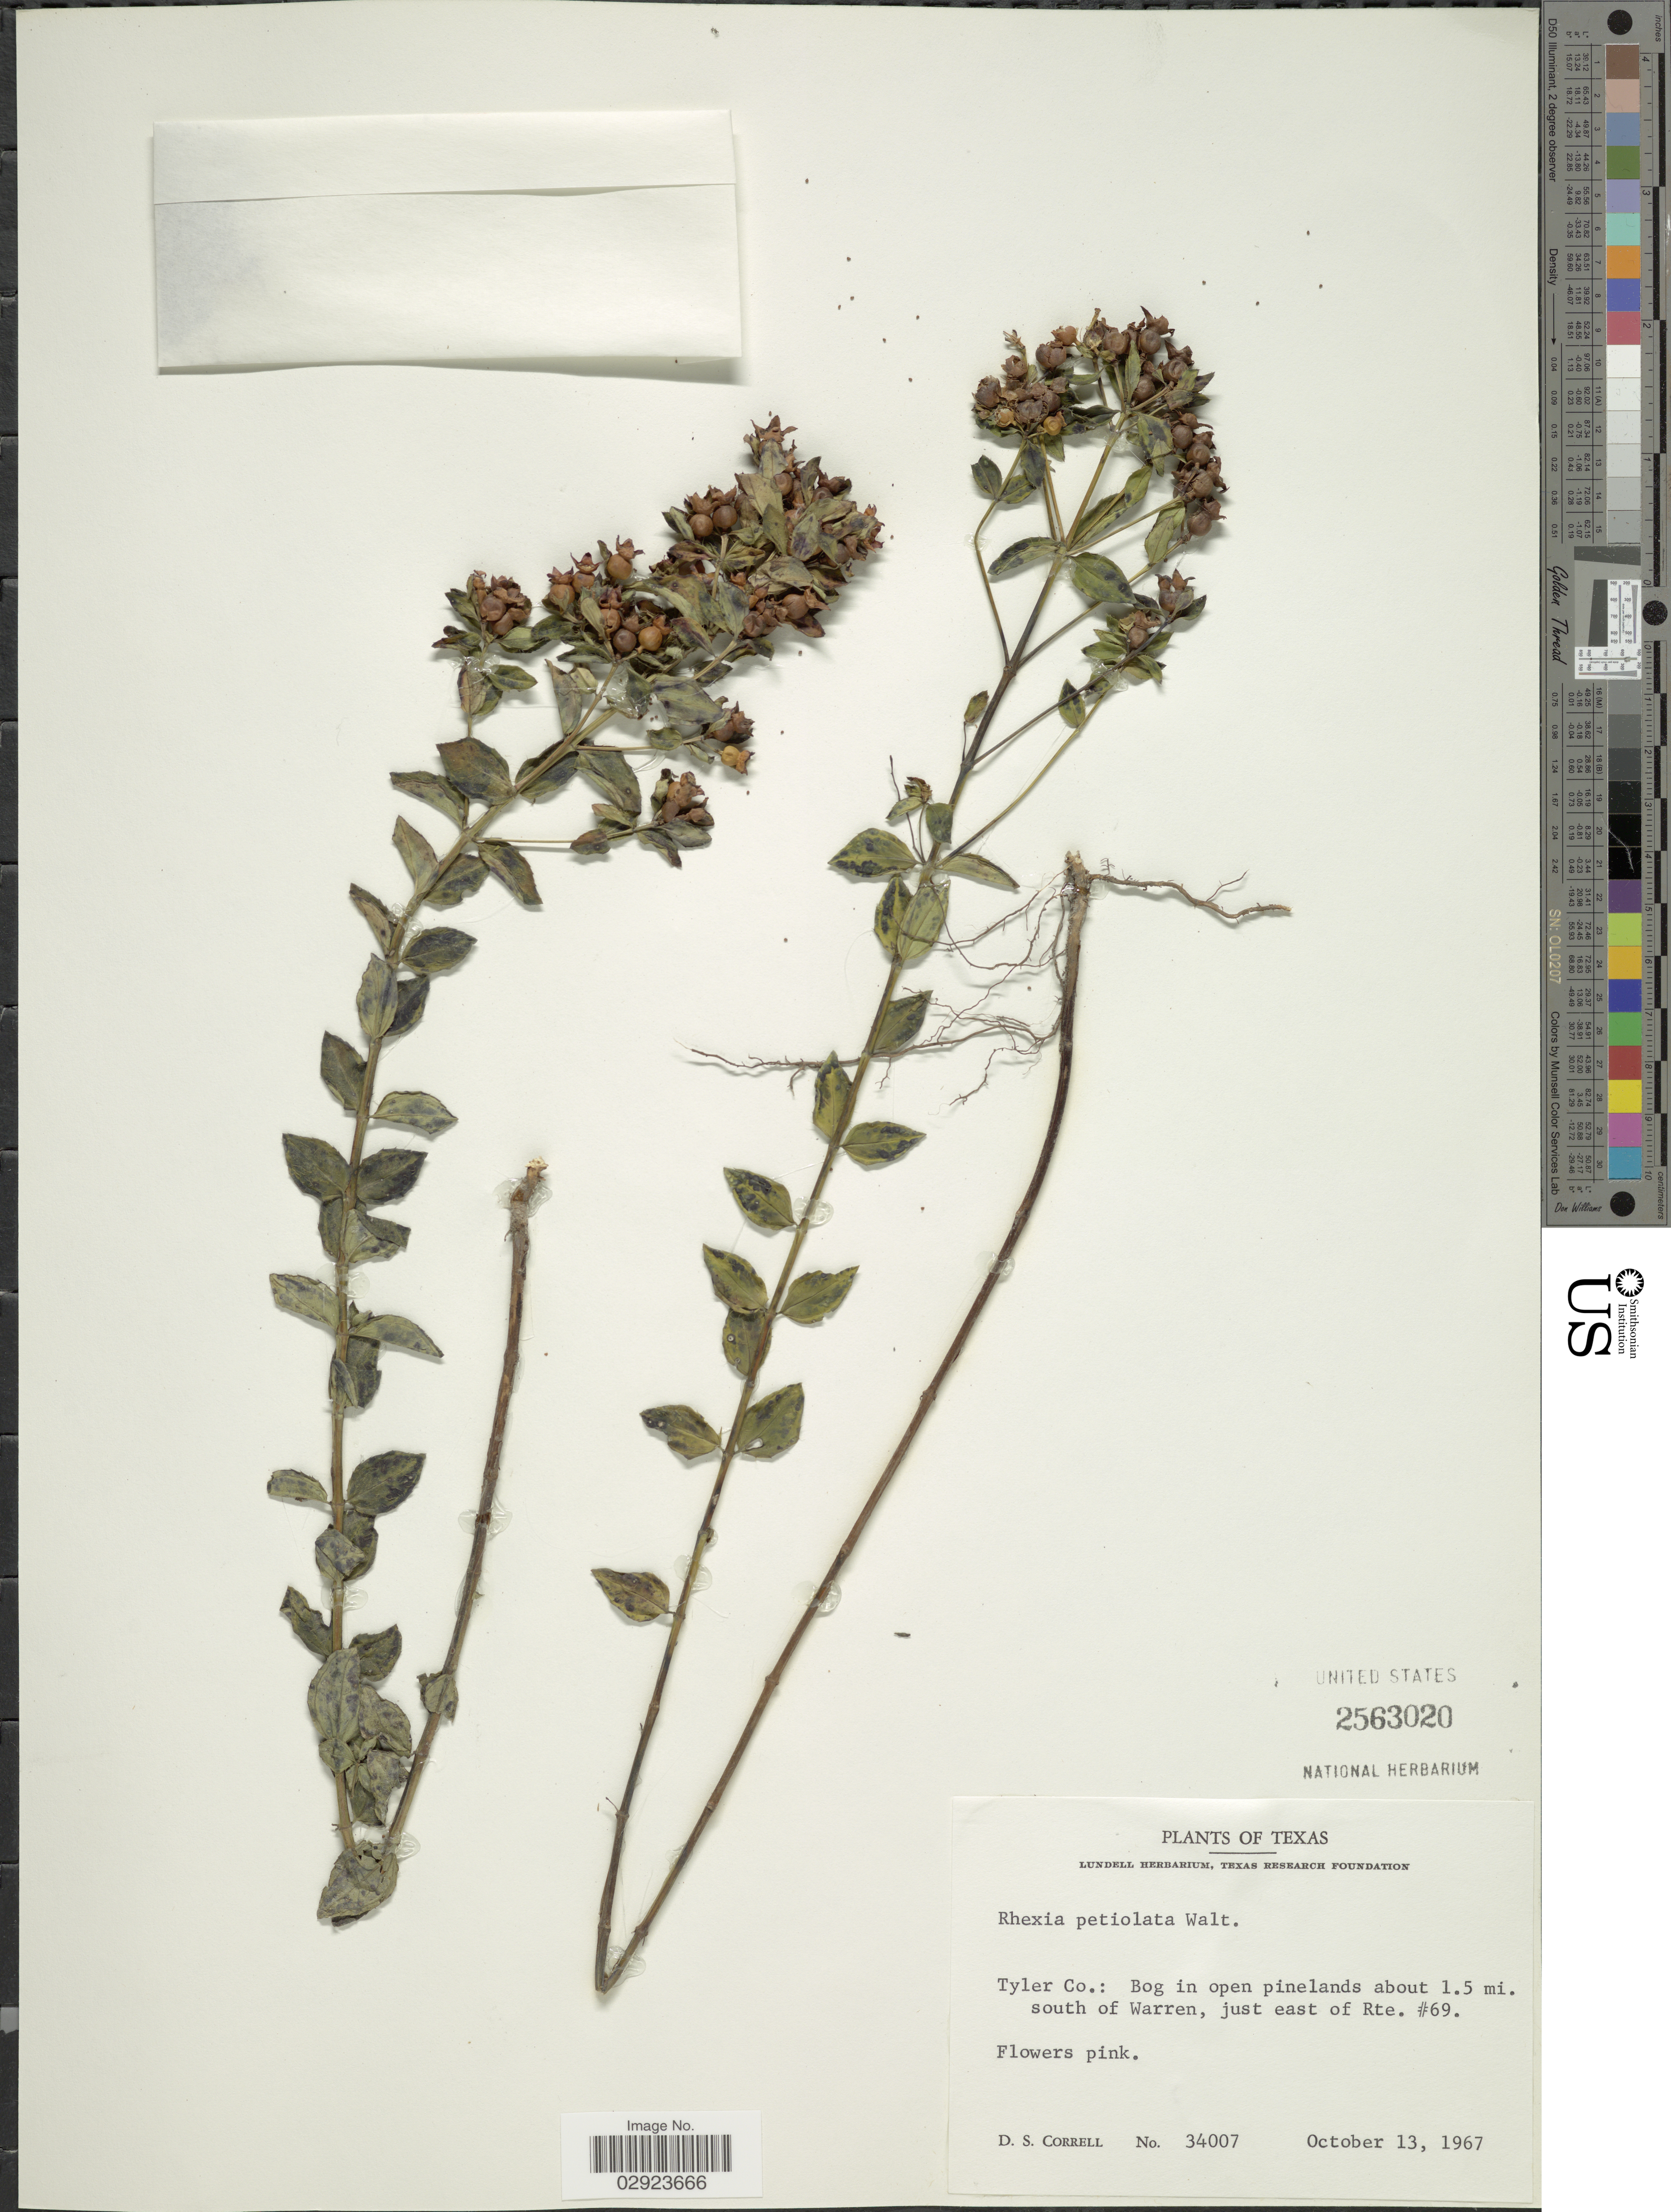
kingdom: Plantae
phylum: Tracheophyta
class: Magnoliopsida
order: Myrtales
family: Melastomataceae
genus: Rhexia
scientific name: Rhexia petiolata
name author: Walter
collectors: D. S. Correll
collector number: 34007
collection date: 1967-10-13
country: United States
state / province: Texas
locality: Tyler Co.: About 1.5 mi. south of Warren, just east of Rte. #69.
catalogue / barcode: US 2563020